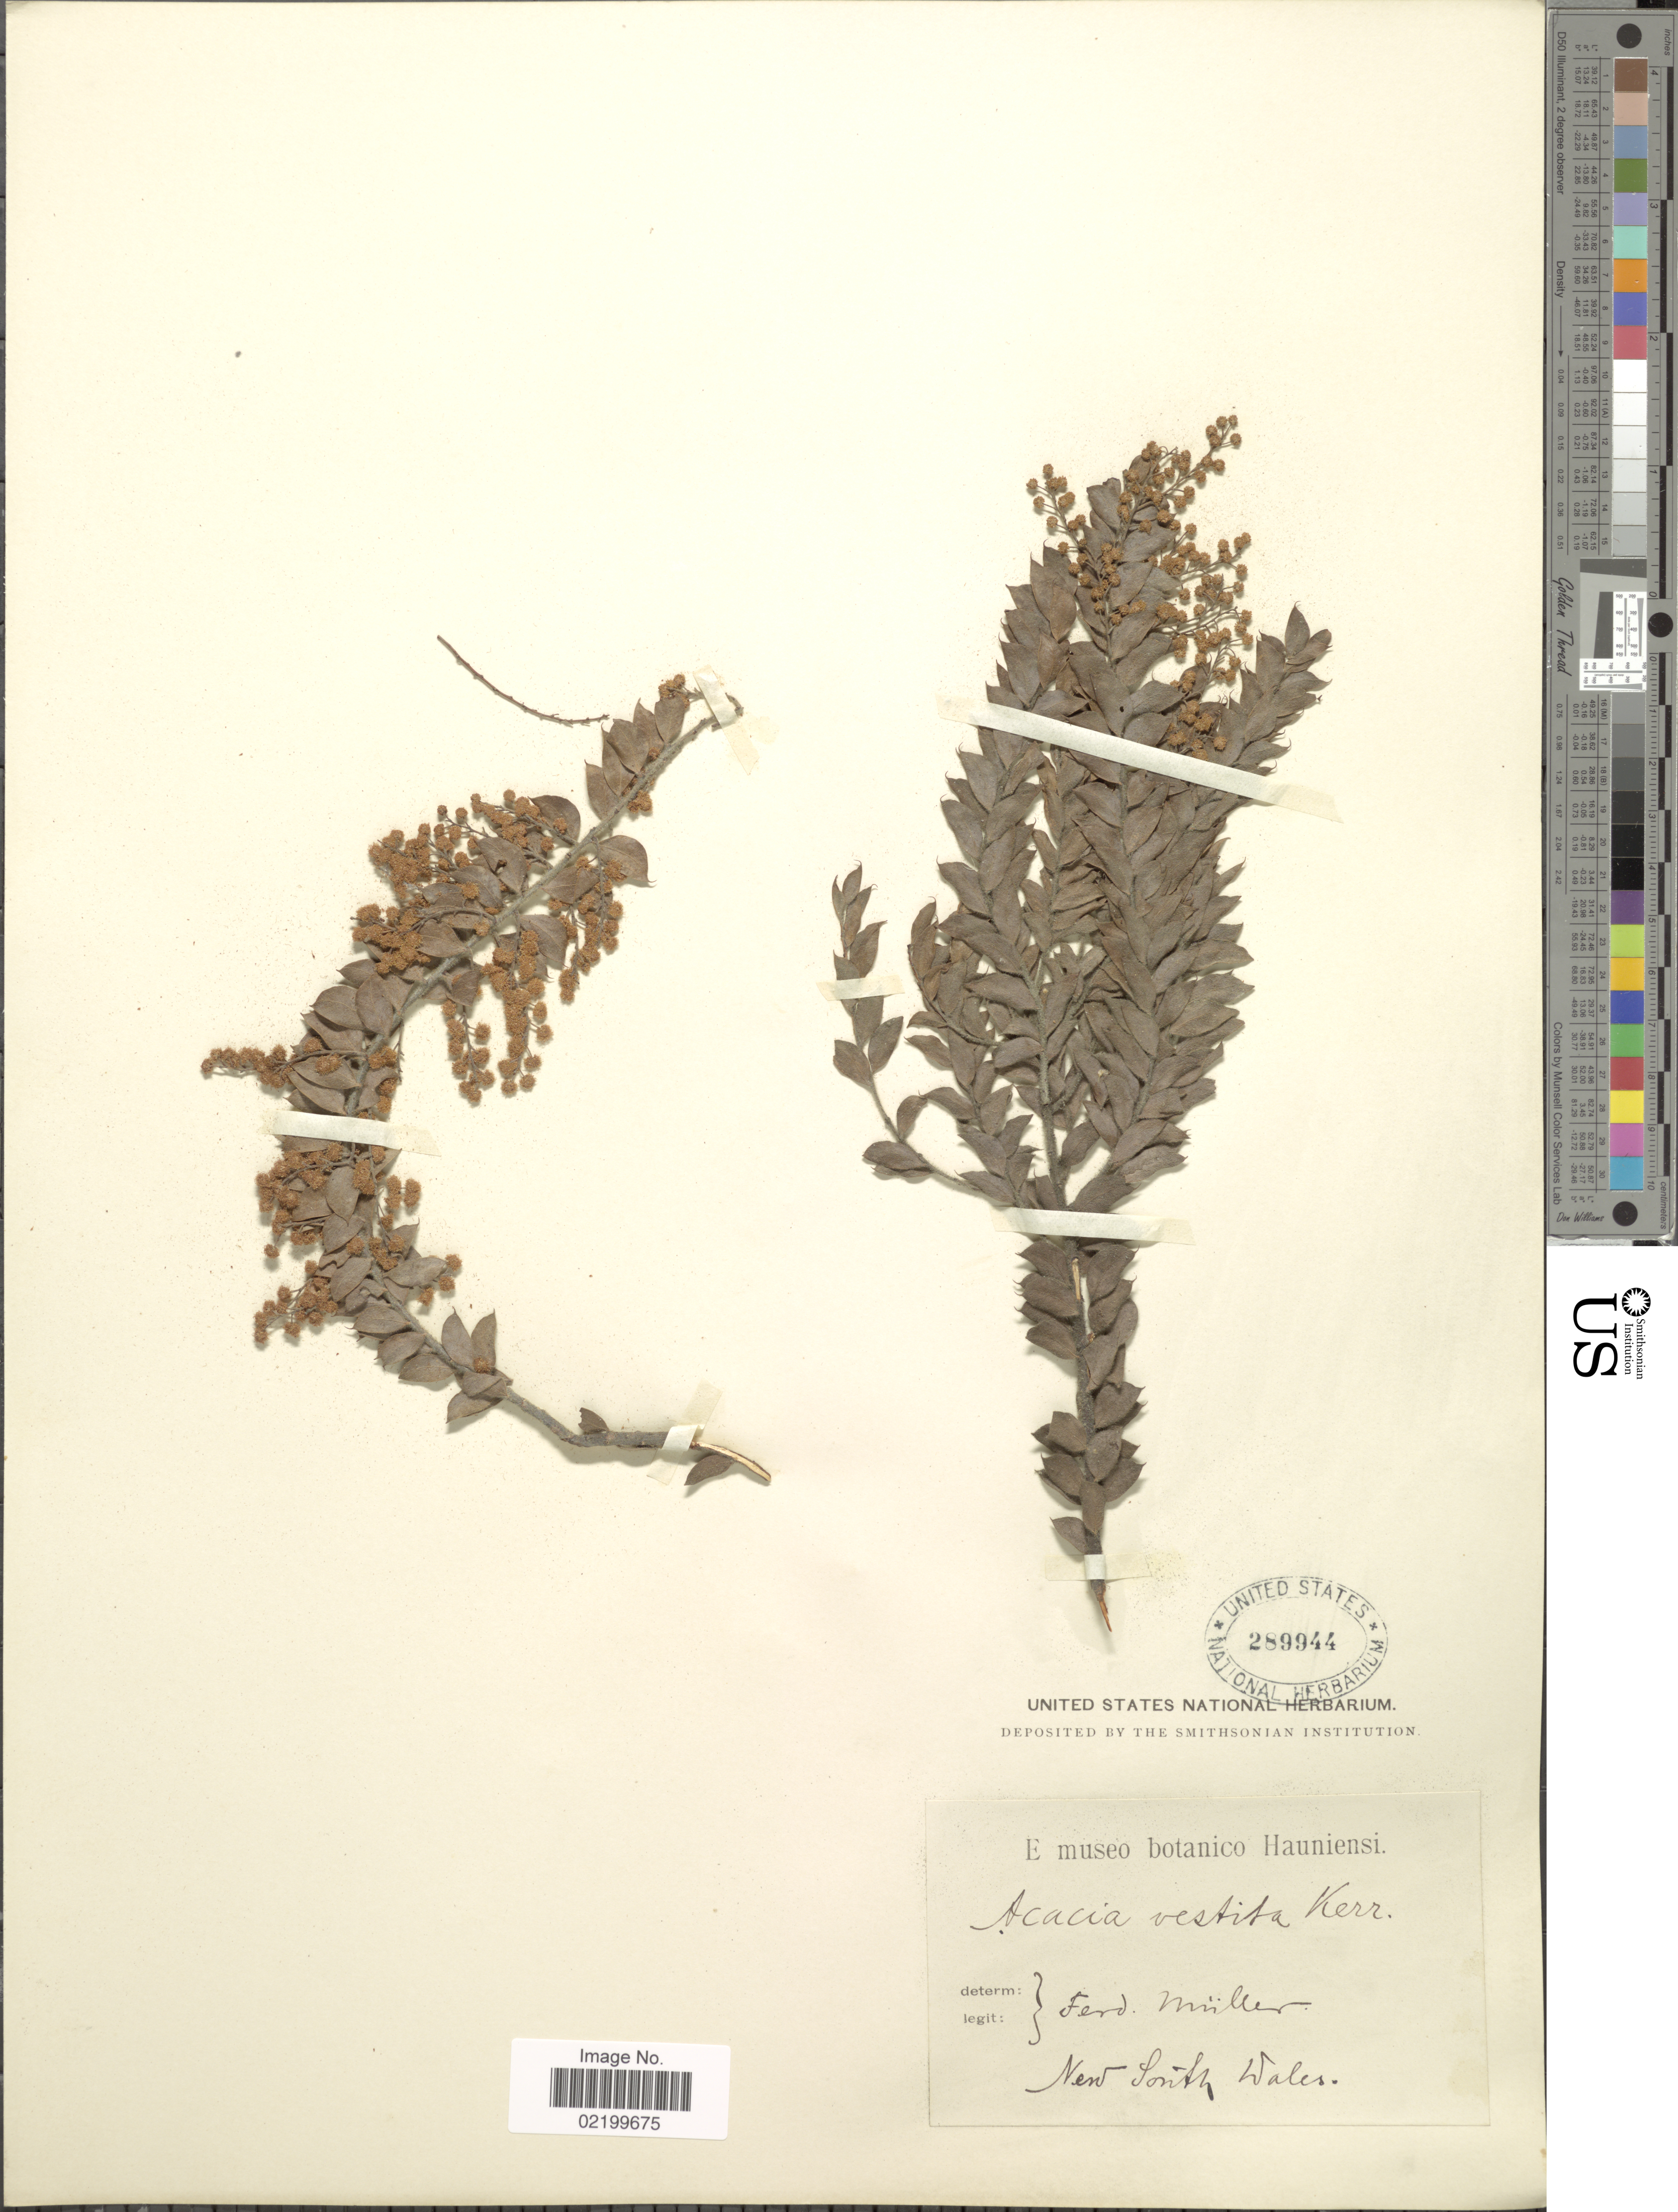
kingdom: Plantae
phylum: Tracheophyta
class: Magnoliopsida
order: Fabales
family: Fabaceae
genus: Acacia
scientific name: Acacia vestita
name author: Ker Gawl.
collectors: F. Müller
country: Australia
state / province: New South Wales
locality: New South Wales.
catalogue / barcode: US 289944